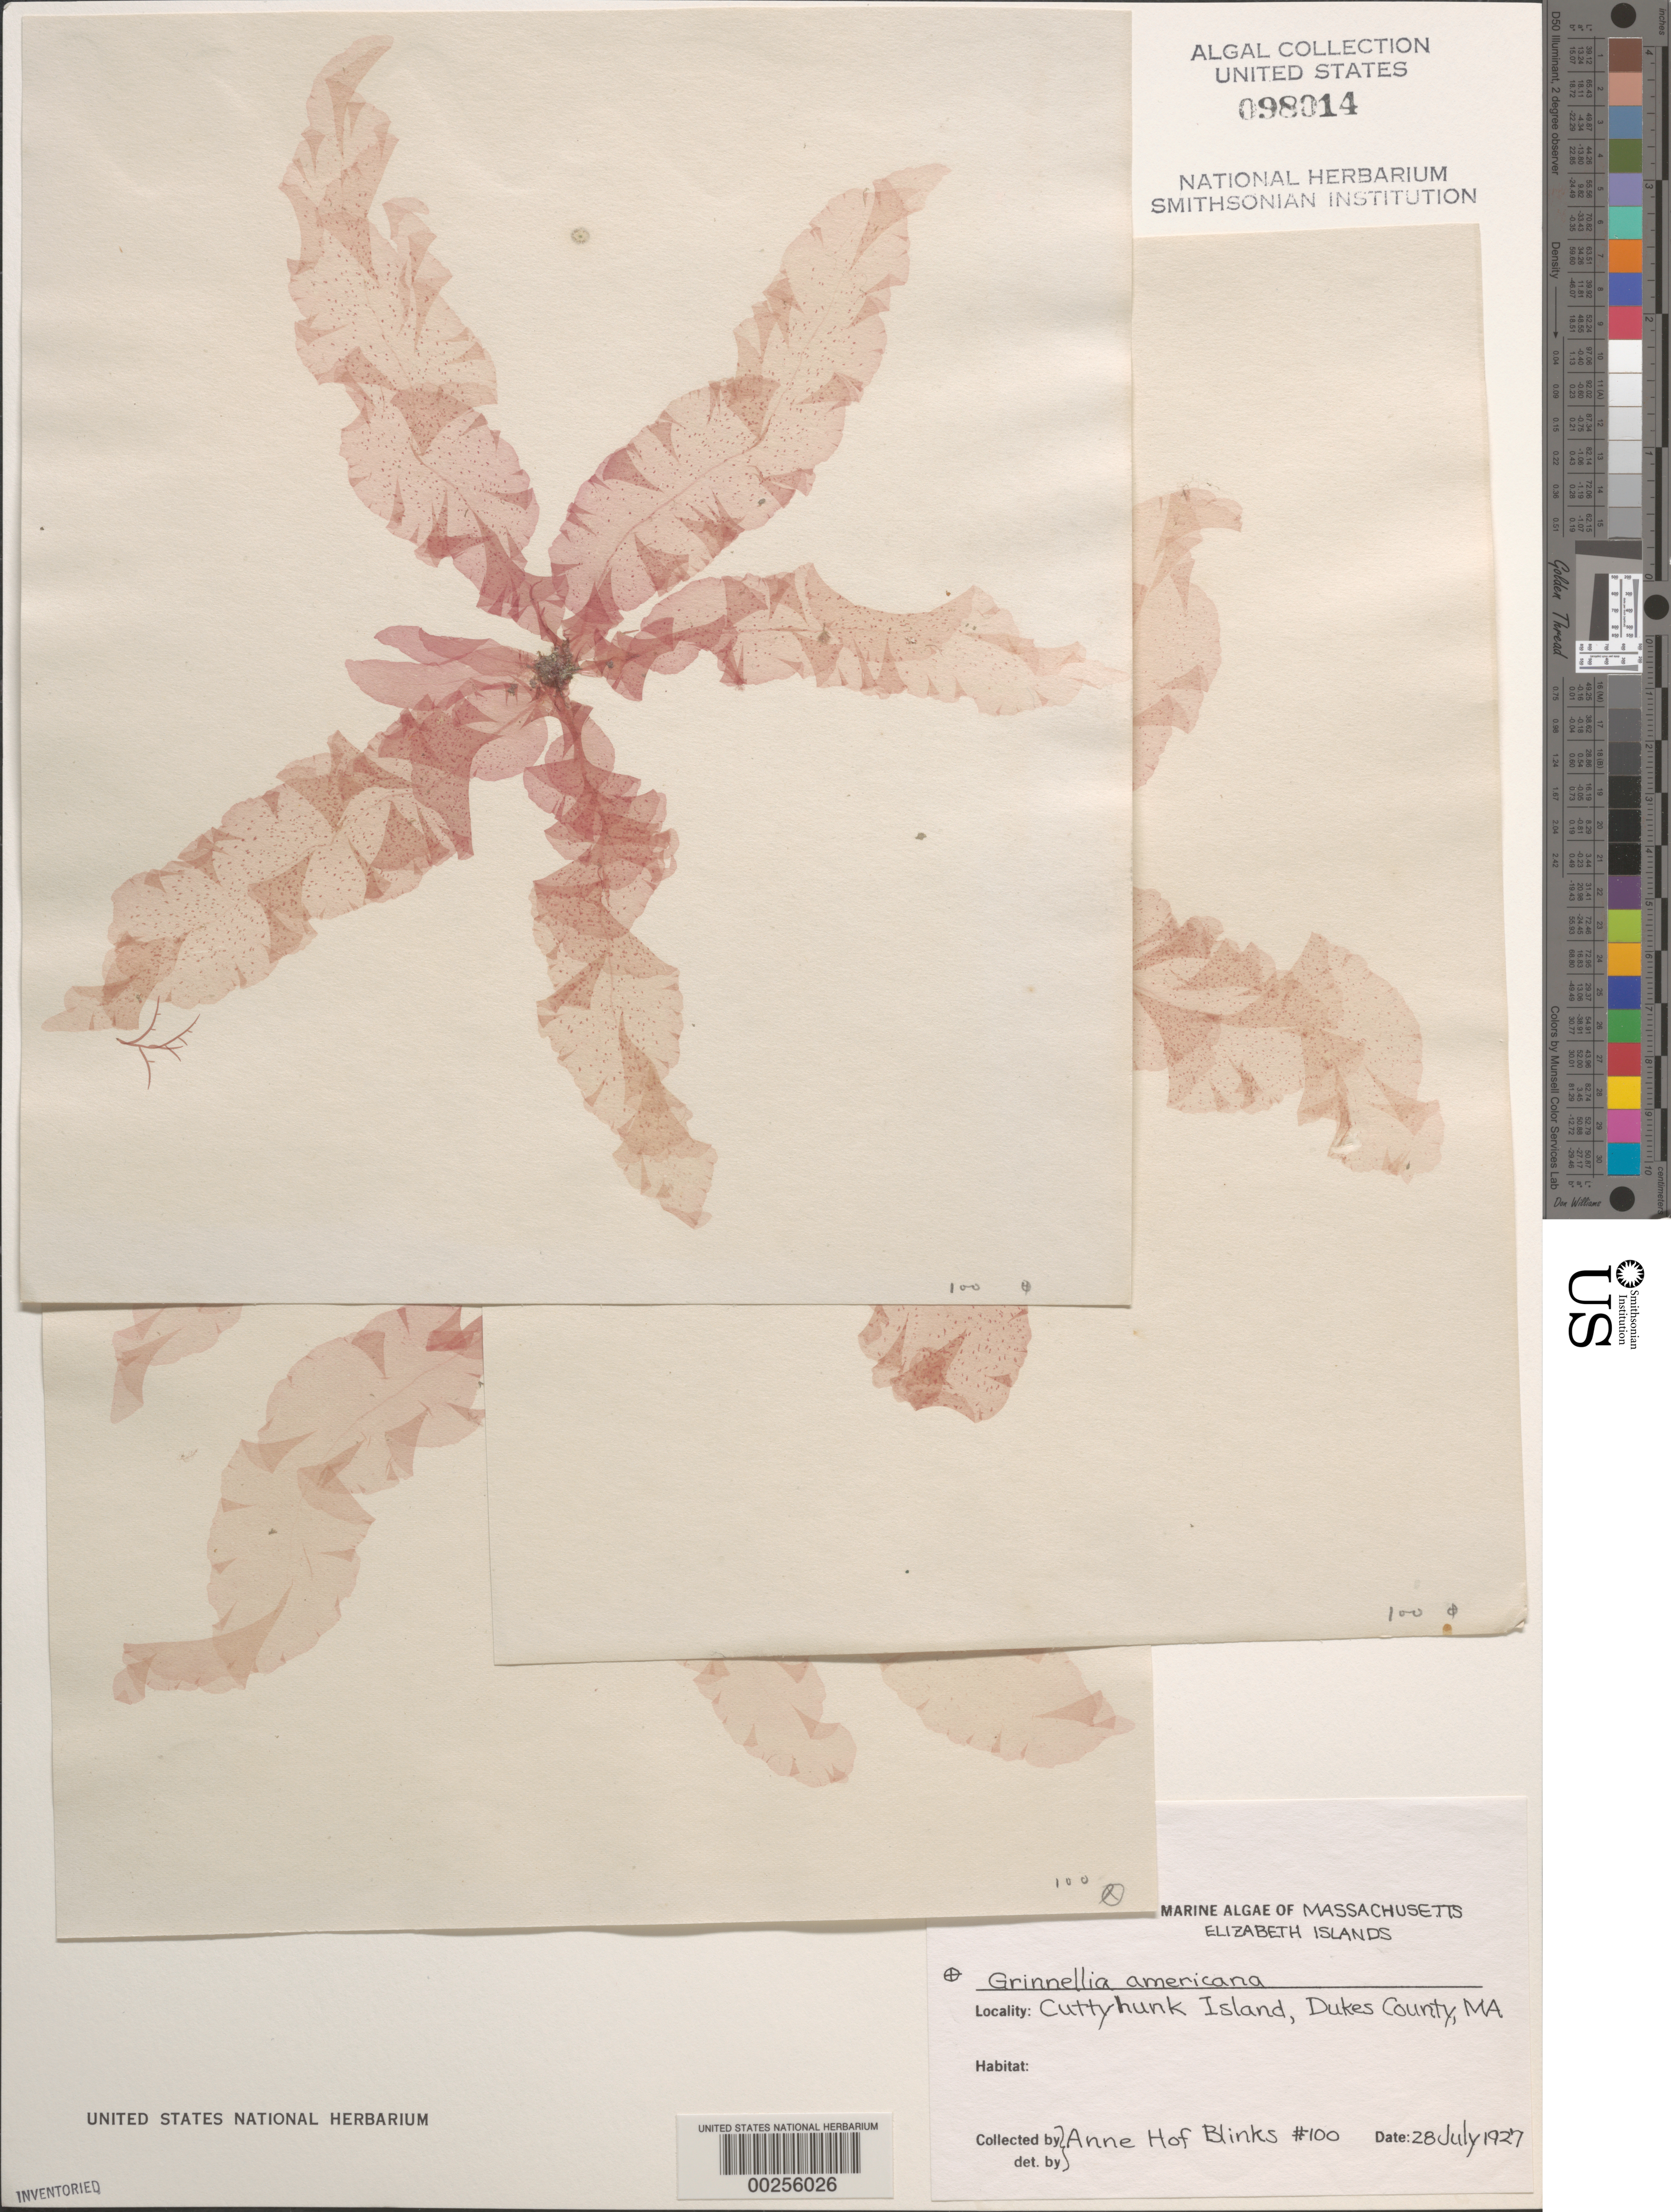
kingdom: Plantae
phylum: Rhodophyta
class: Florideophyceae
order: Ceramiales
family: Delesseriaceae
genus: Grinnellia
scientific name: Grinnellia americana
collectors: A. Blinks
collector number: AHB 100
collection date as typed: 28 Jul 1927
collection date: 1927-07-28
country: United States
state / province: Massachusetts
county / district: Dukes County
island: Cuttyhunk Island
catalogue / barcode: US 98014